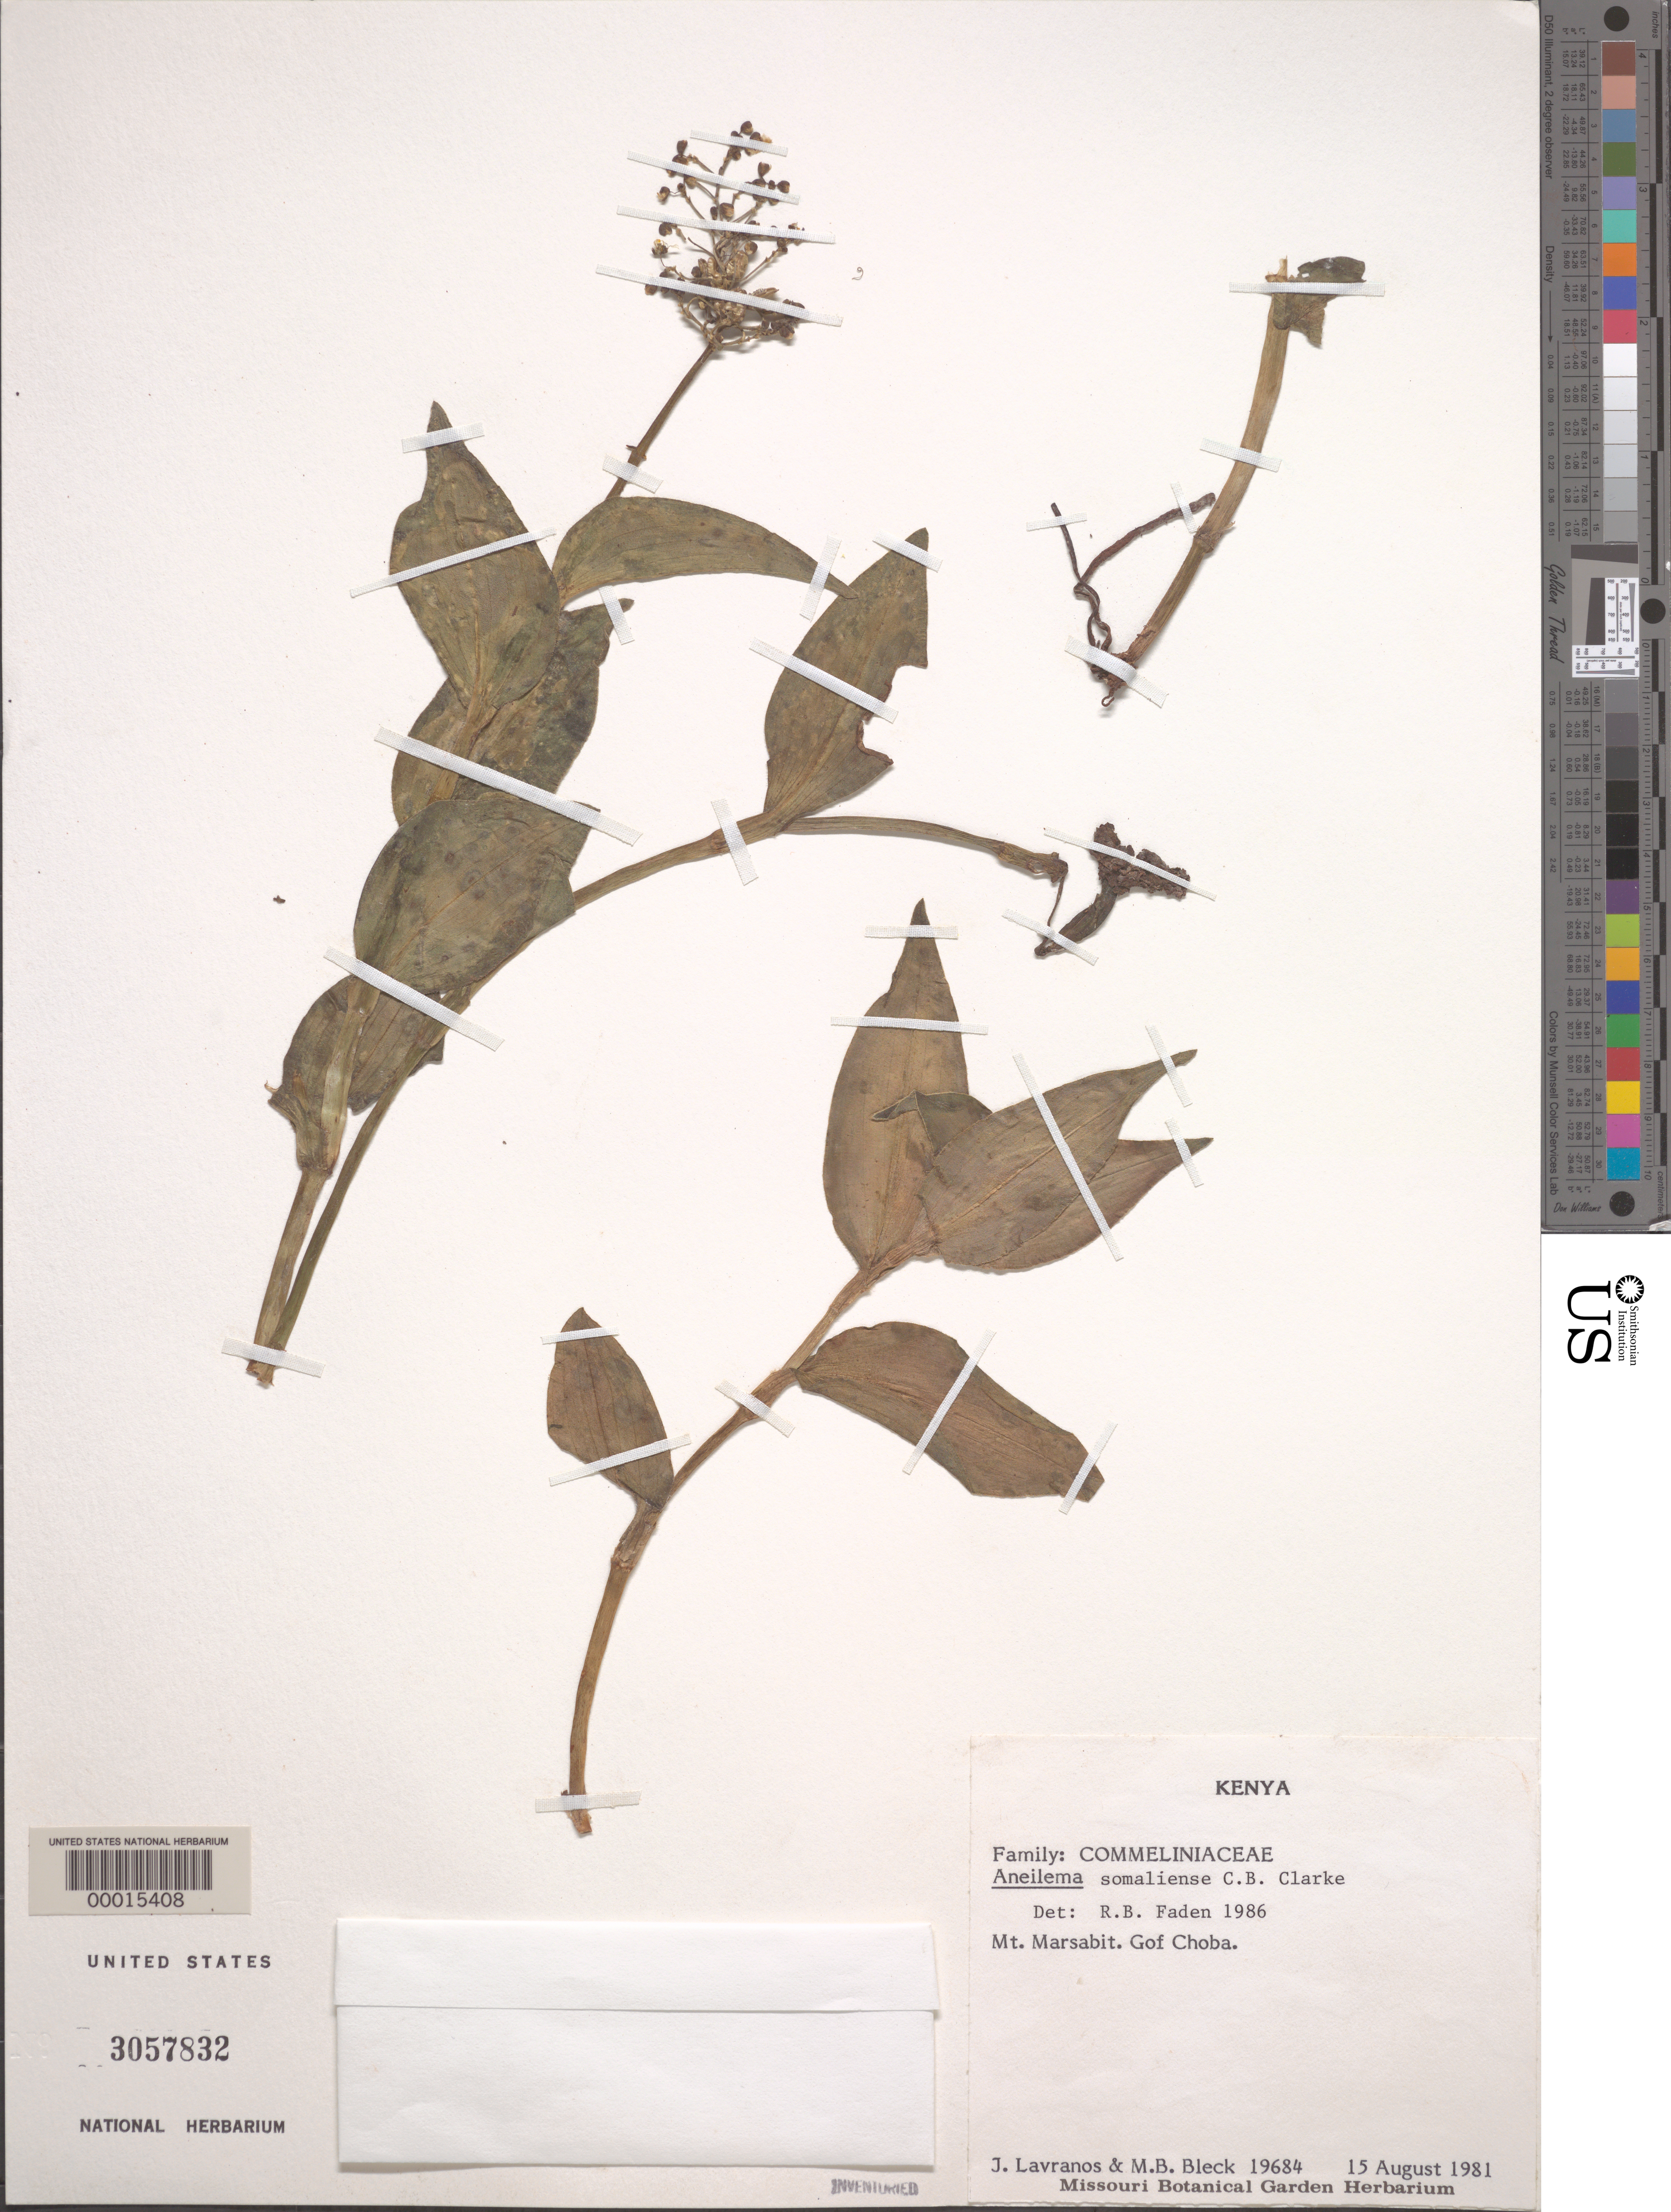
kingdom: Plantae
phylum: Tracheophyta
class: Liliopsida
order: Commelinales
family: Commelinaceae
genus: Aneilema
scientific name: Aneilema somaliense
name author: C.B. Clarke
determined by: Faden, Robert B., (US), Smithsonian Institution - National Museum of Natural History (UNITED STATES)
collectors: J. Lavranos & M. Bleck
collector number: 19684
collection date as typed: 15 Aug 1981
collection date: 1981-08-15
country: Kenya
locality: Mt. marsabit, gof choba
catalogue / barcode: US 3057832